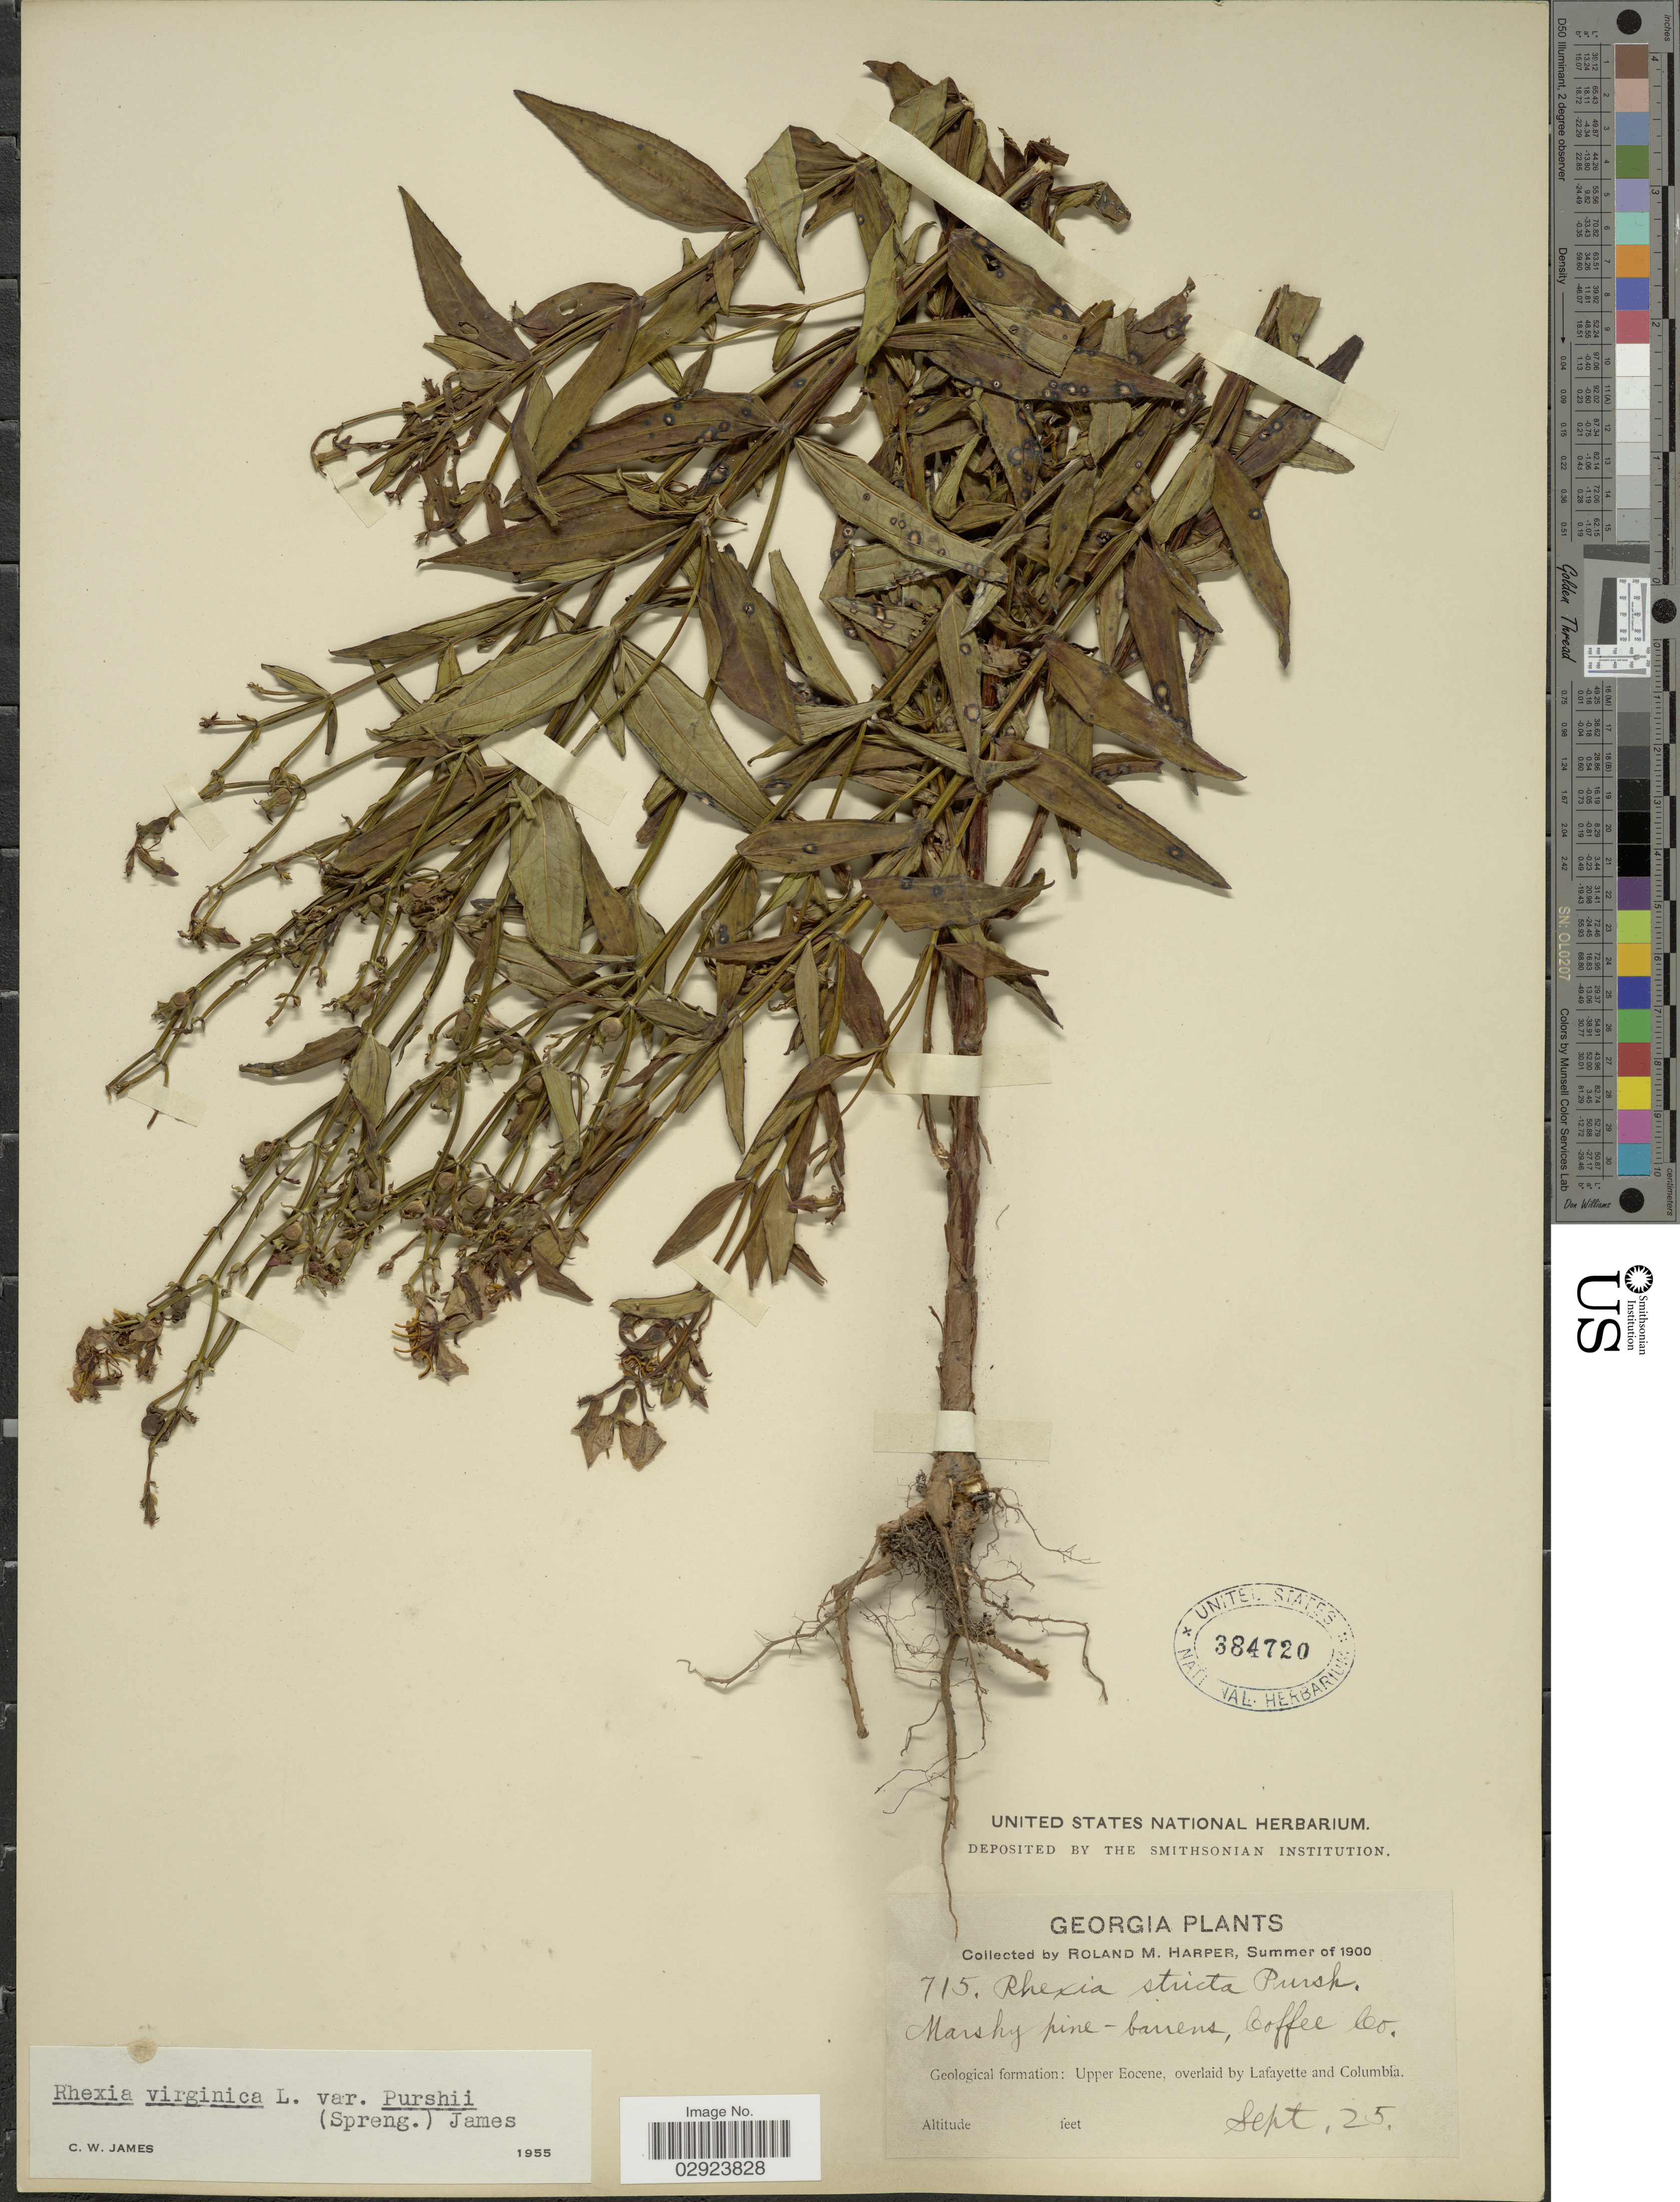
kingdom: Plantae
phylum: Tracheophyta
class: Magnoliopsida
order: Myrtales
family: Melastomataceae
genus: Rhexia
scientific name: Rhexia virginica var. purshii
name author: (Spreng.) C.W. James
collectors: R. M. Harper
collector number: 715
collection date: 1900-09-25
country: United States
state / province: Georgia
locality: Coffee Co. Geological formation: Upper Eocene, overlaid by Lafayette and Columbia.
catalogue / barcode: US 384720